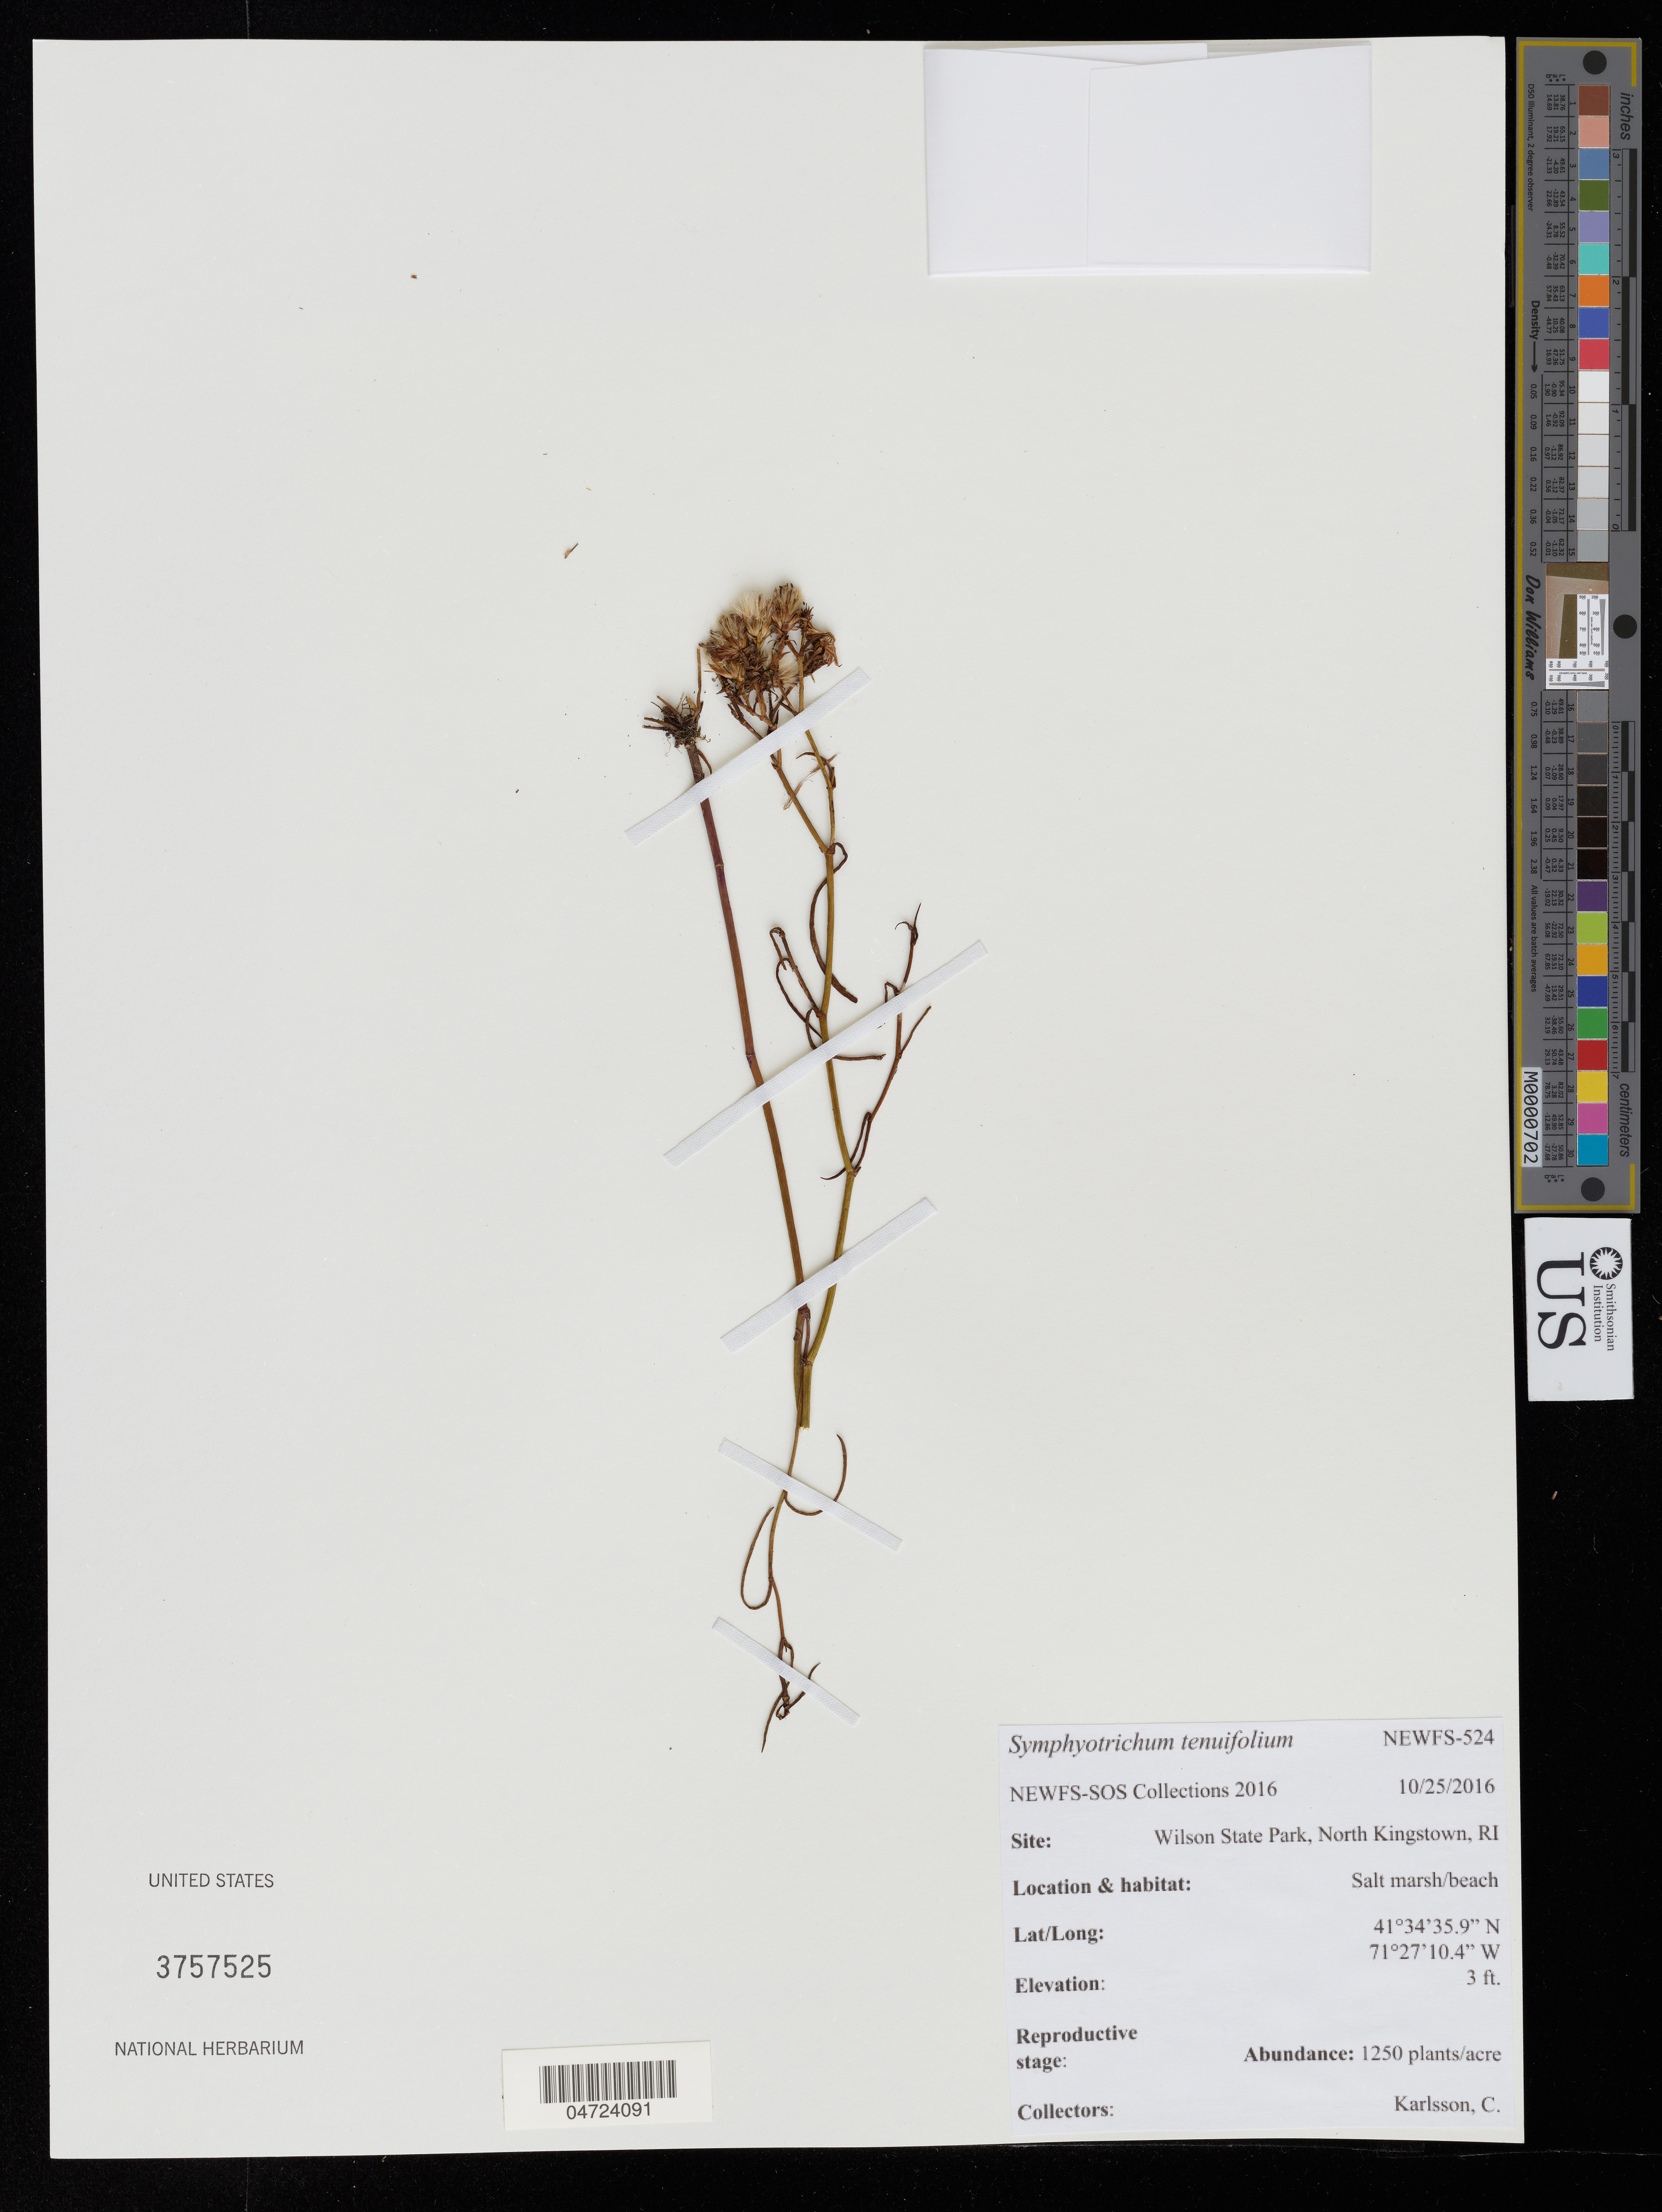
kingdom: Plantae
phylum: Tracheophyta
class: Magnoliopsida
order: Asterales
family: Asteraceae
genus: Symphyotrichum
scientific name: Symphyotrichum tenuifolium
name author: (L.) G.L. Nesom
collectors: C. Karlsson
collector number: NEWFS-524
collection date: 2016-10-25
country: United States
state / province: Rhode Island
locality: Wilson State Park, North Kingstown.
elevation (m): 1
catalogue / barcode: US 3757525